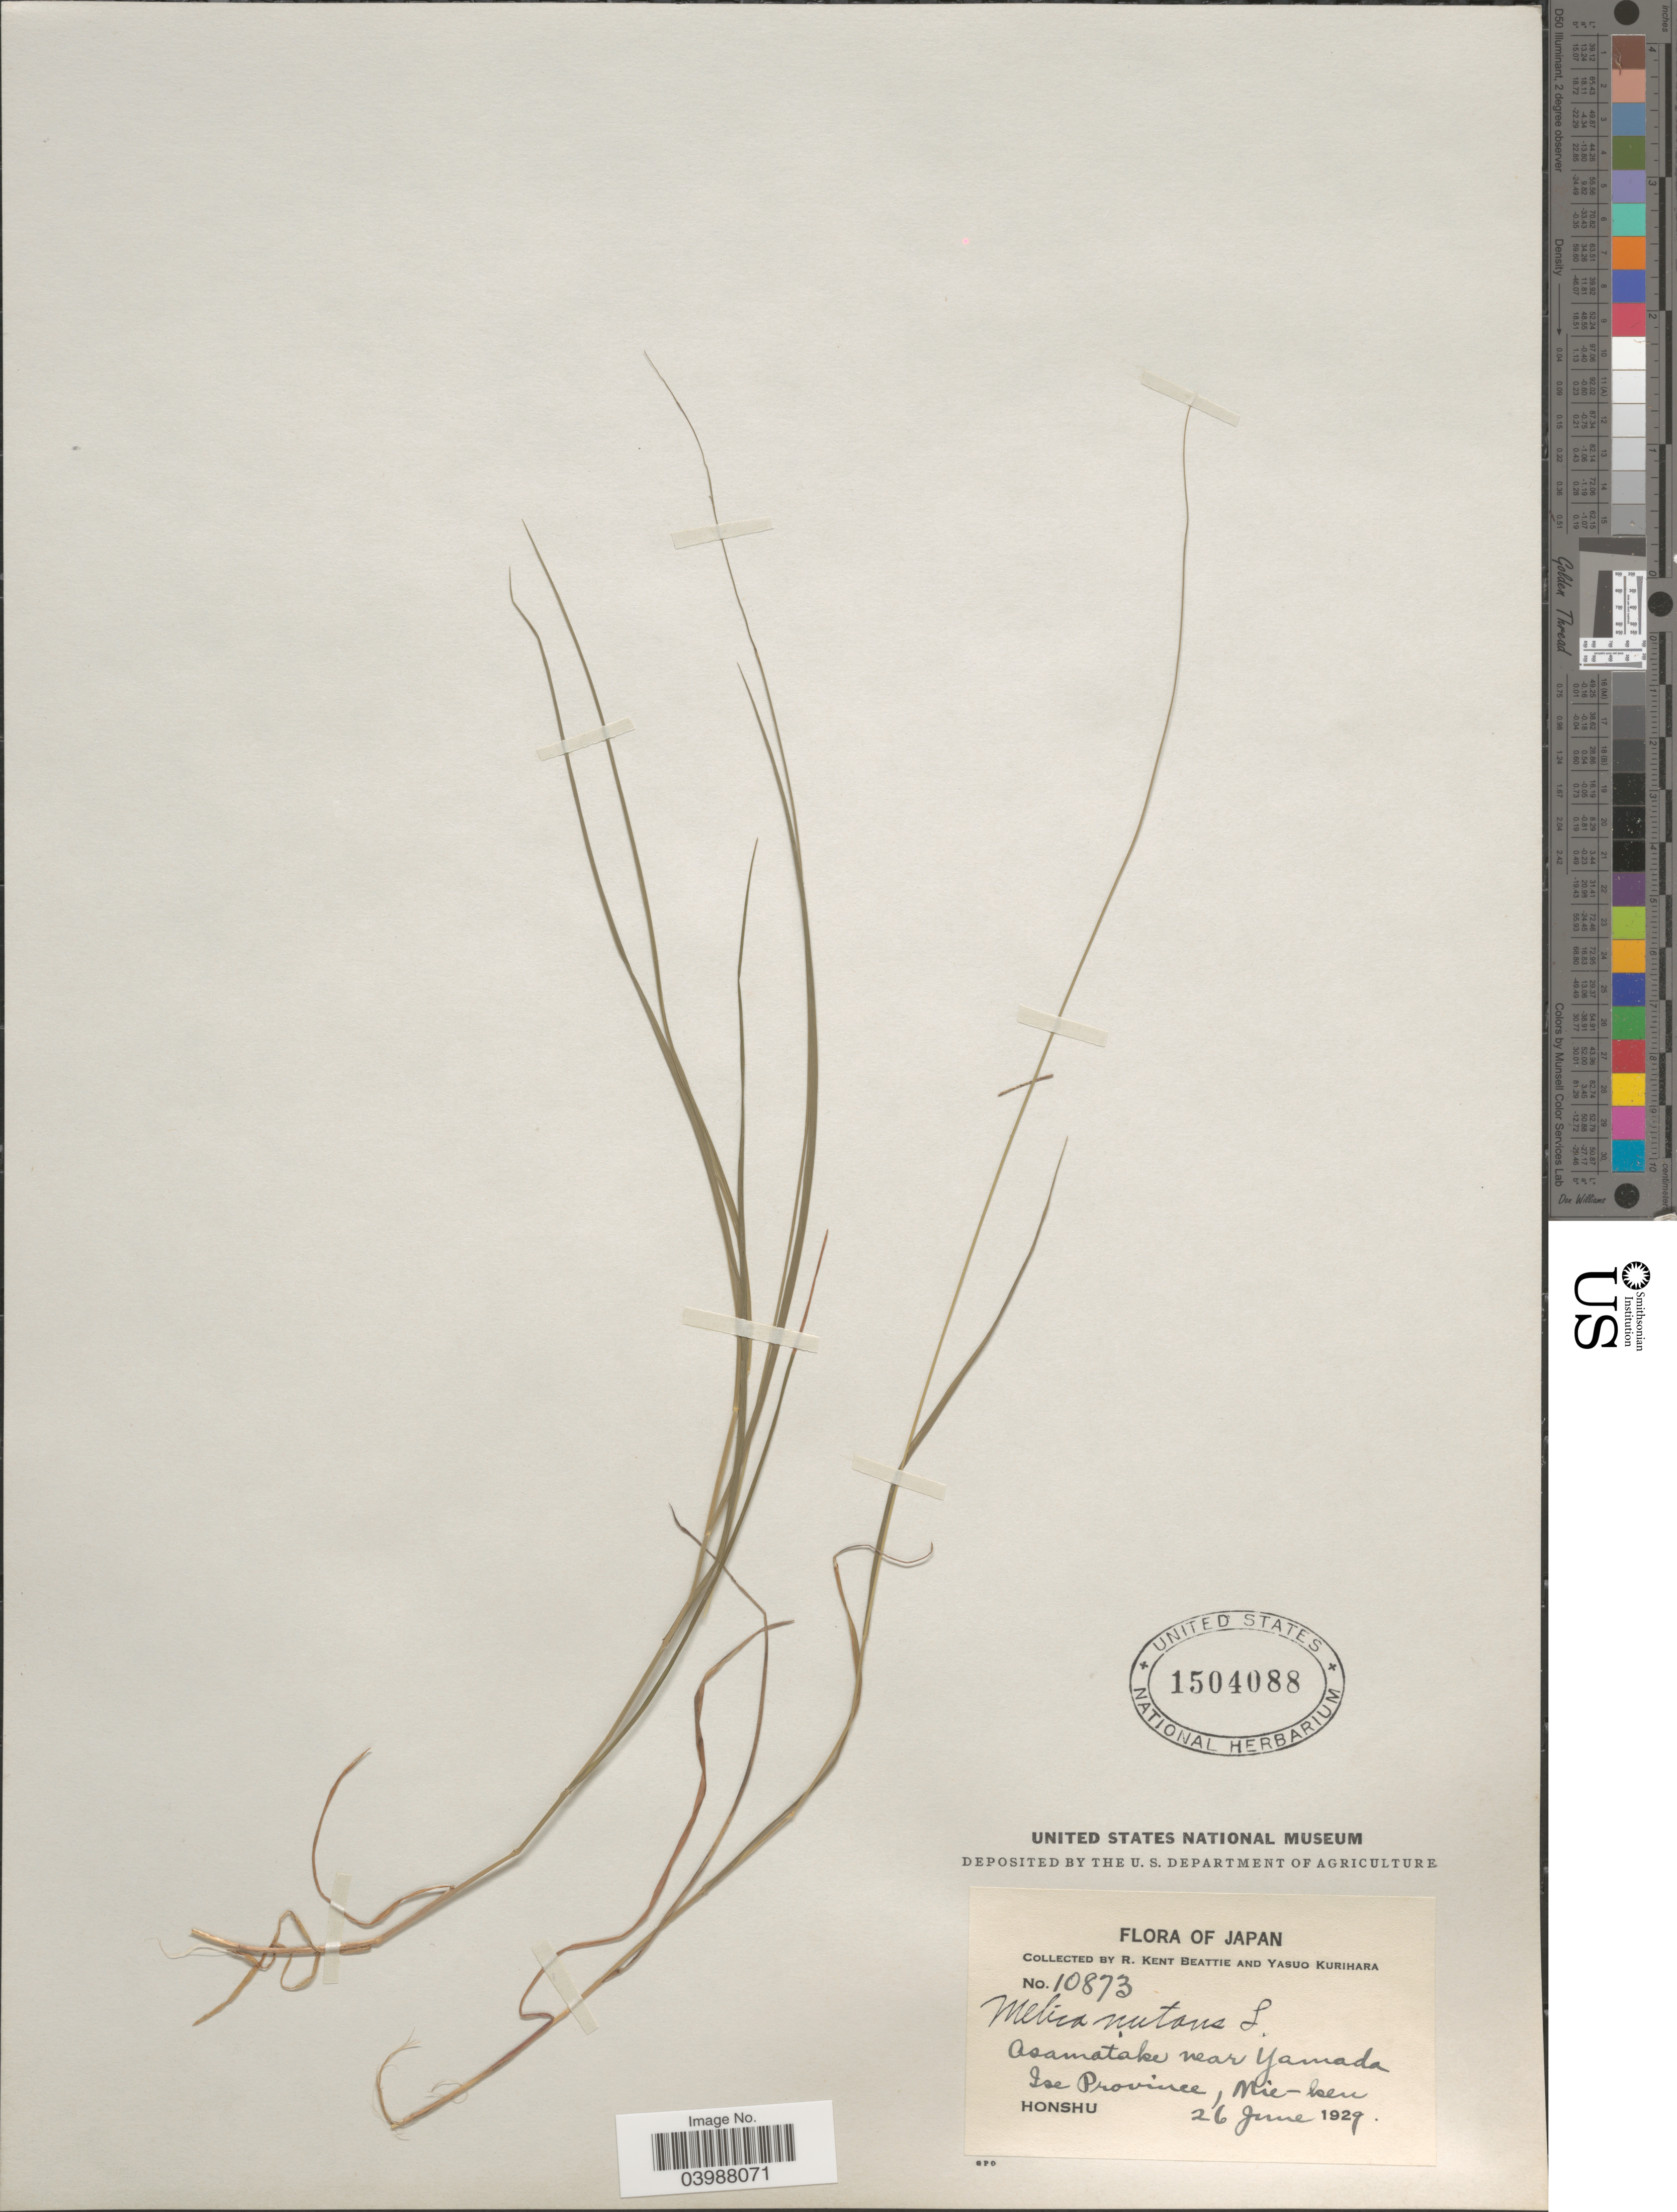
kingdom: Plantae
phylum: Tracheophyta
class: Liliopsida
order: Poales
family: Poaceae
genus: Melica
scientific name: Melica nutans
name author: L.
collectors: R. K. Beattie & Y. Kurihara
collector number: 10873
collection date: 1929-06-26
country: Japan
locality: Asamatake near Yamada. Ise Province, Nie-ken. Honshu.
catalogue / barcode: US 1504088